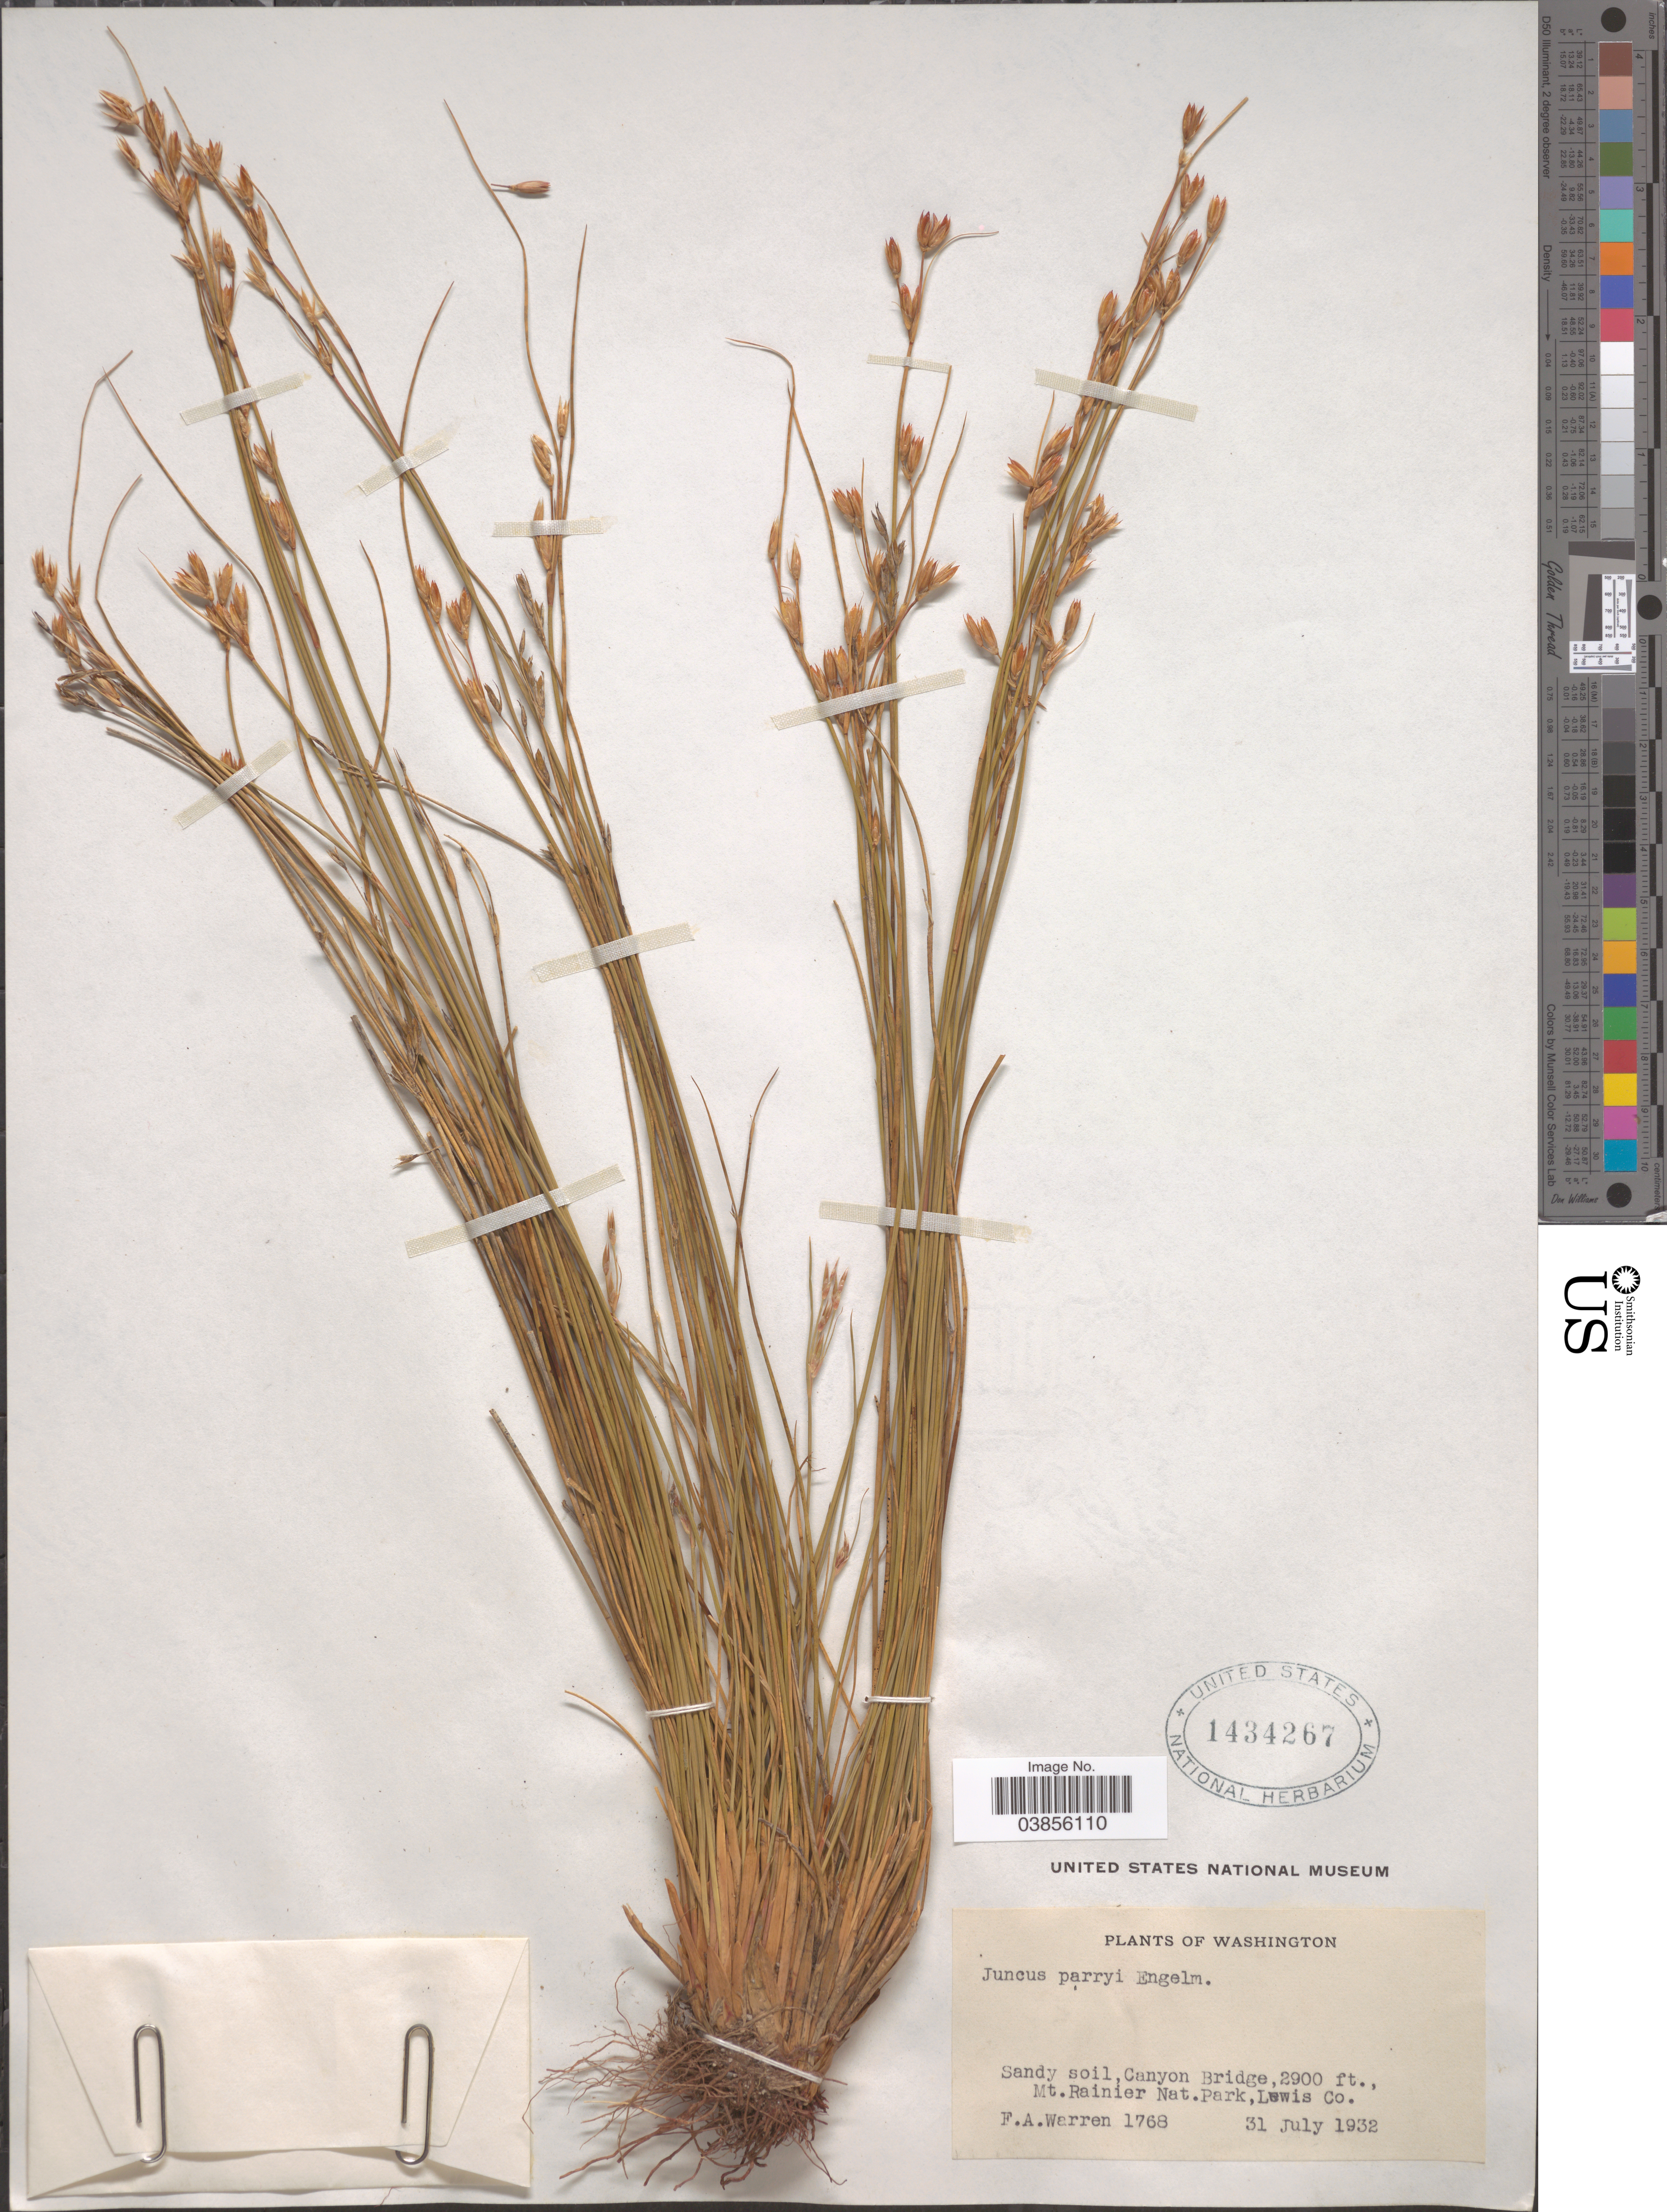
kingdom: Plantae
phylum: Tracheophyta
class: Liliopsida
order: Poales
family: Juncaceae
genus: Juncus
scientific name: Juncus parryi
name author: Engelm.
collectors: F. Warren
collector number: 1768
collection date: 1932-07-31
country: United States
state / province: Washington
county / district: Lewis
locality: Canyon Bridge, Mt. Rainier Nat. Park, Lewis Co.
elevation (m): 884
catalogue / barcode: US 1434267